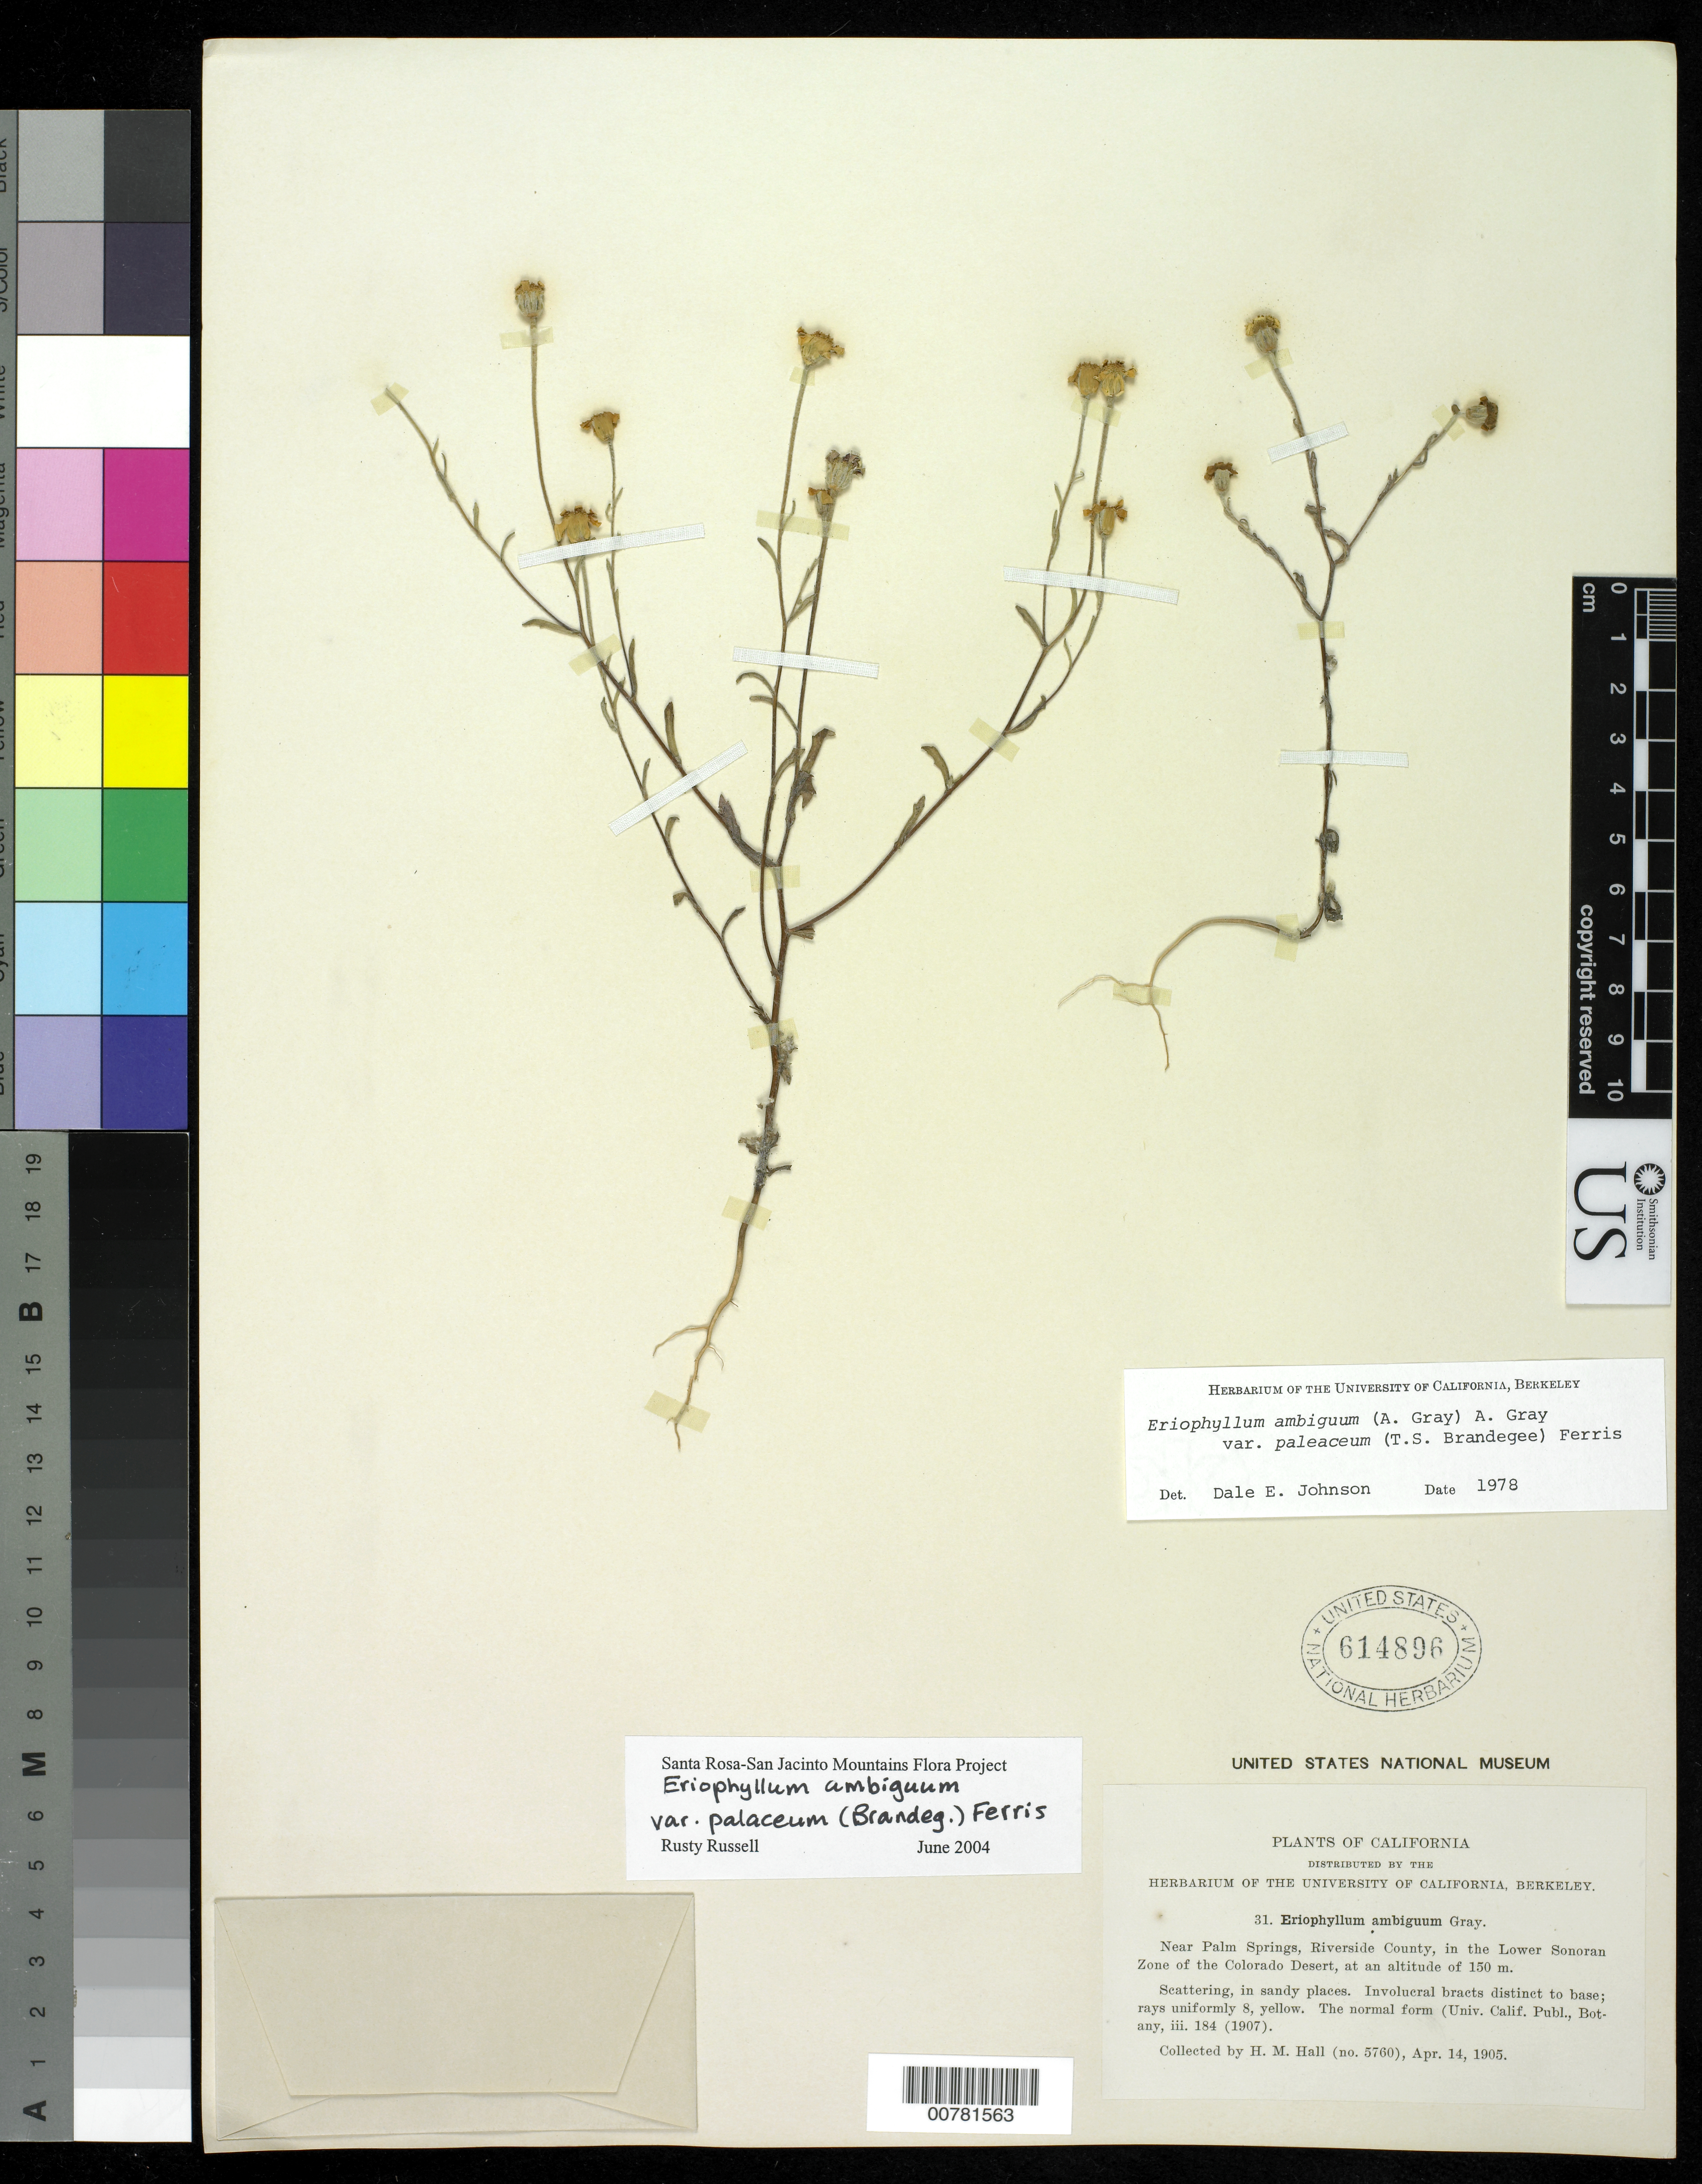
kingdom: Plantae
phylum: Tracheophyta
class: Magnoliopsida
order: Asterales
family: Asteraceae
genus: Eriophyllum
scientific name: Eriophyllum ambiguum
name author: (A. Gray) A. Gray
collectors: H. M. Hall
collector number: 5760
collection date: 1905-04-14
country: United States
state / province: California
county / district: Riverside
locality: Near Palm Springs, Riverside County, in the Lower Sonoran Zone of the Colorado Desert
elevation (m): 150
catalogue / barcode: US 614896